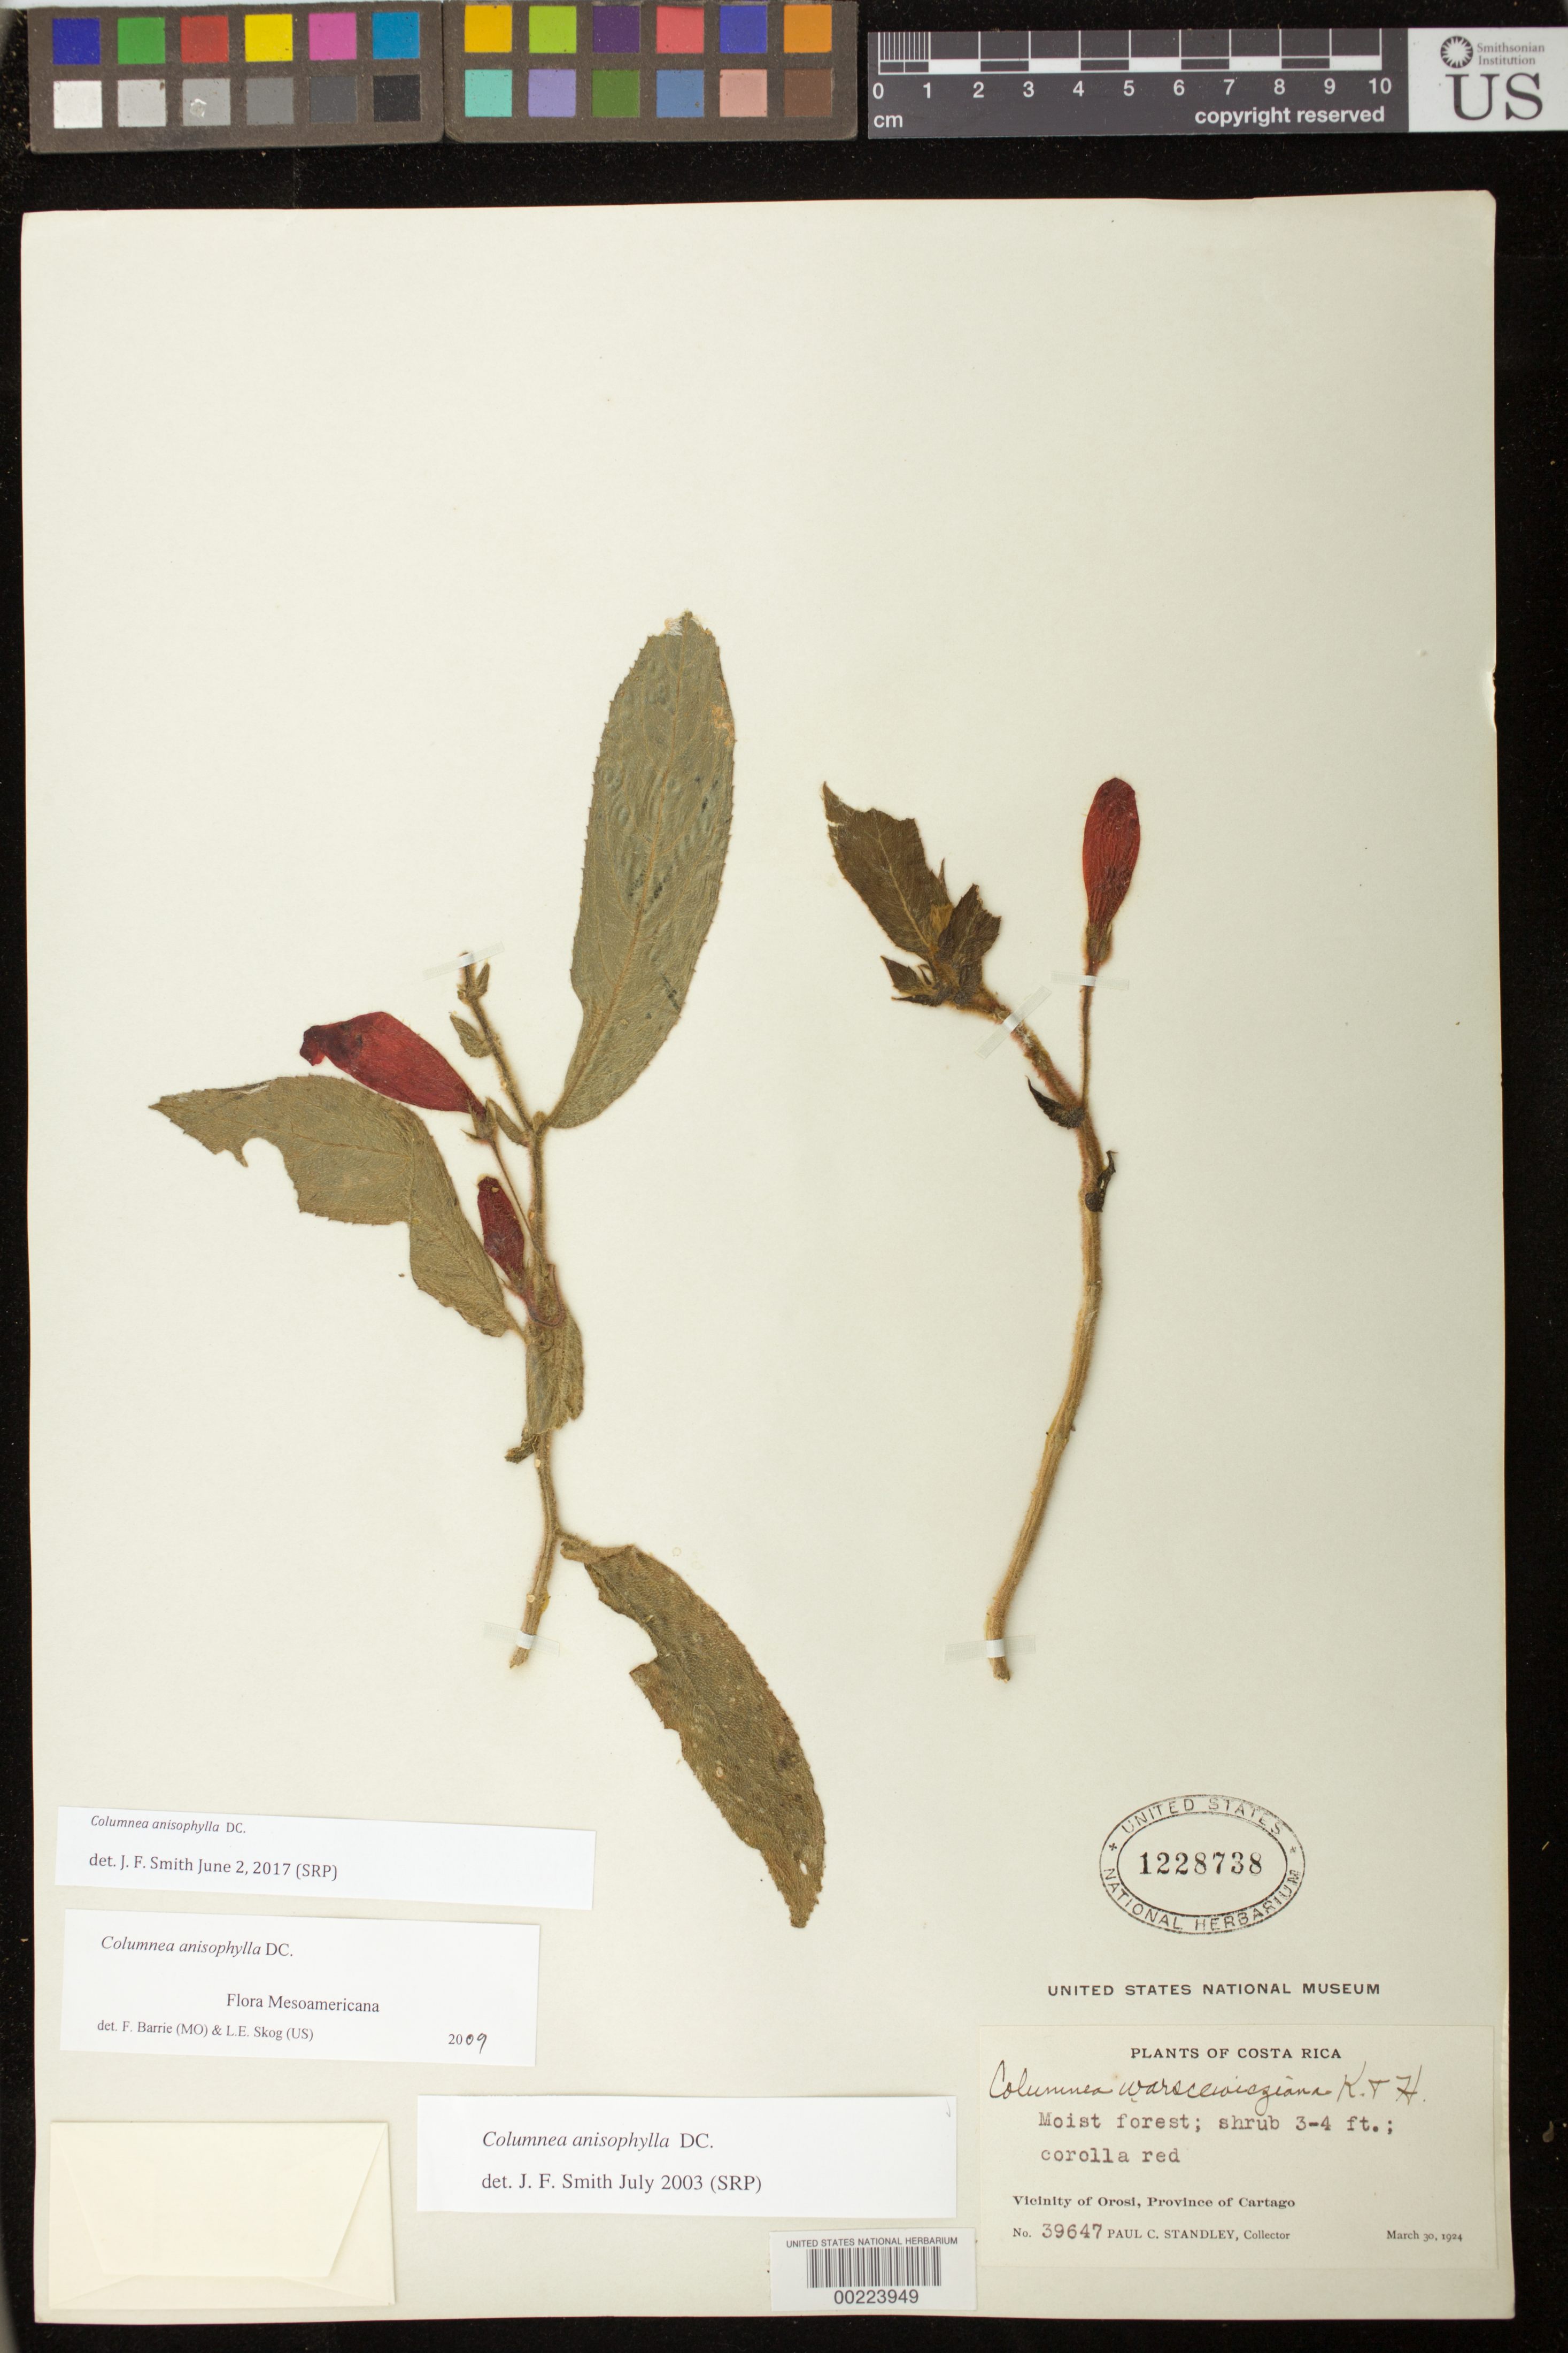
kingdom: Plantae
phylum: Tracheophyta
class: Magnoliopsida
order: Lamiales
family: Gesneriaceae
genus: Columnea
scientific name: Columnea anisophylla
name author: DC.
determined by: Smith, J. F.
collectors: P. C. Standley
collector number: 39647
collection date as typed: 30 Mar 1924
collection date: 1924-03-30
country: Costa Rica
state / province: Cartago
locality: Vicinity of Orosi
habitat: Moist forest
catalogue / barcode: US 1228738